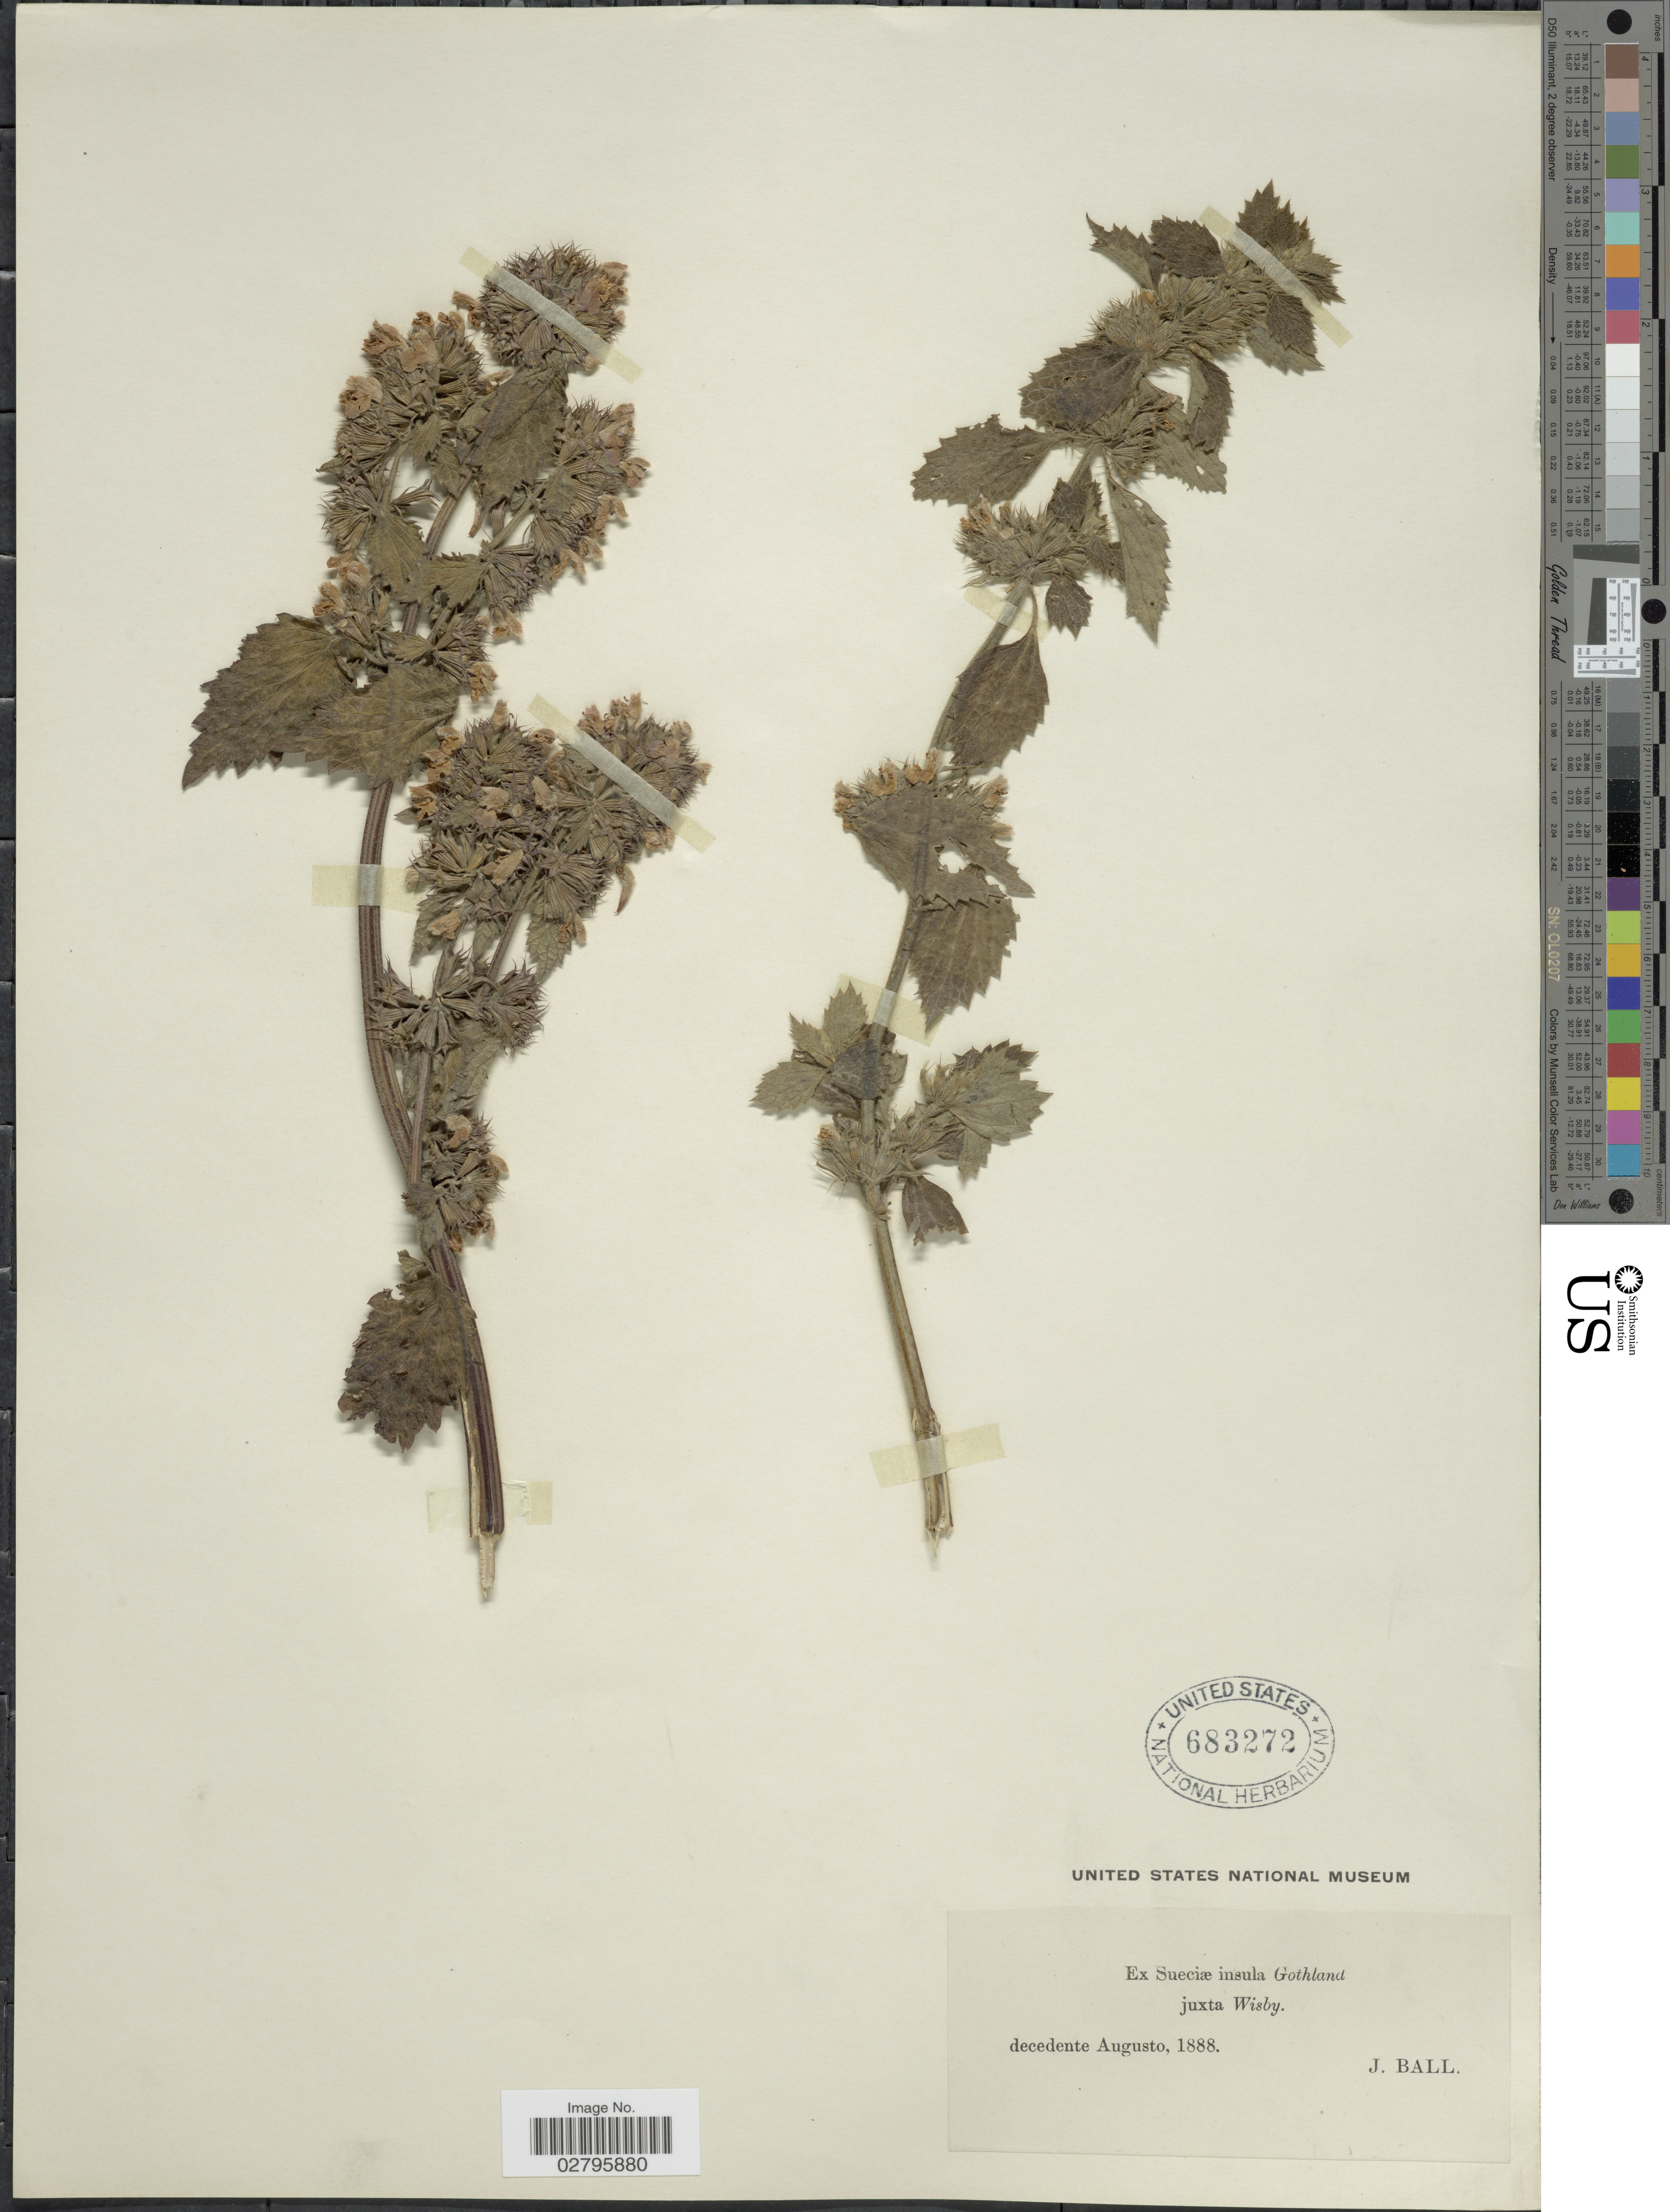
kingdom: Plantae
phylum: Tracheophyta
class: Magnoliopsida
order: Lamiales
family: Lamiaceae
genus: Ballota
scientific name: Ballota sp.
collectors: J. Ball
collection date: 1888-08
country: Sweden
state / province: Gotland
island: Gotland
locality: Sueciæ insula Gothland juxta Wisby.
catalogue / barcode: US 683272